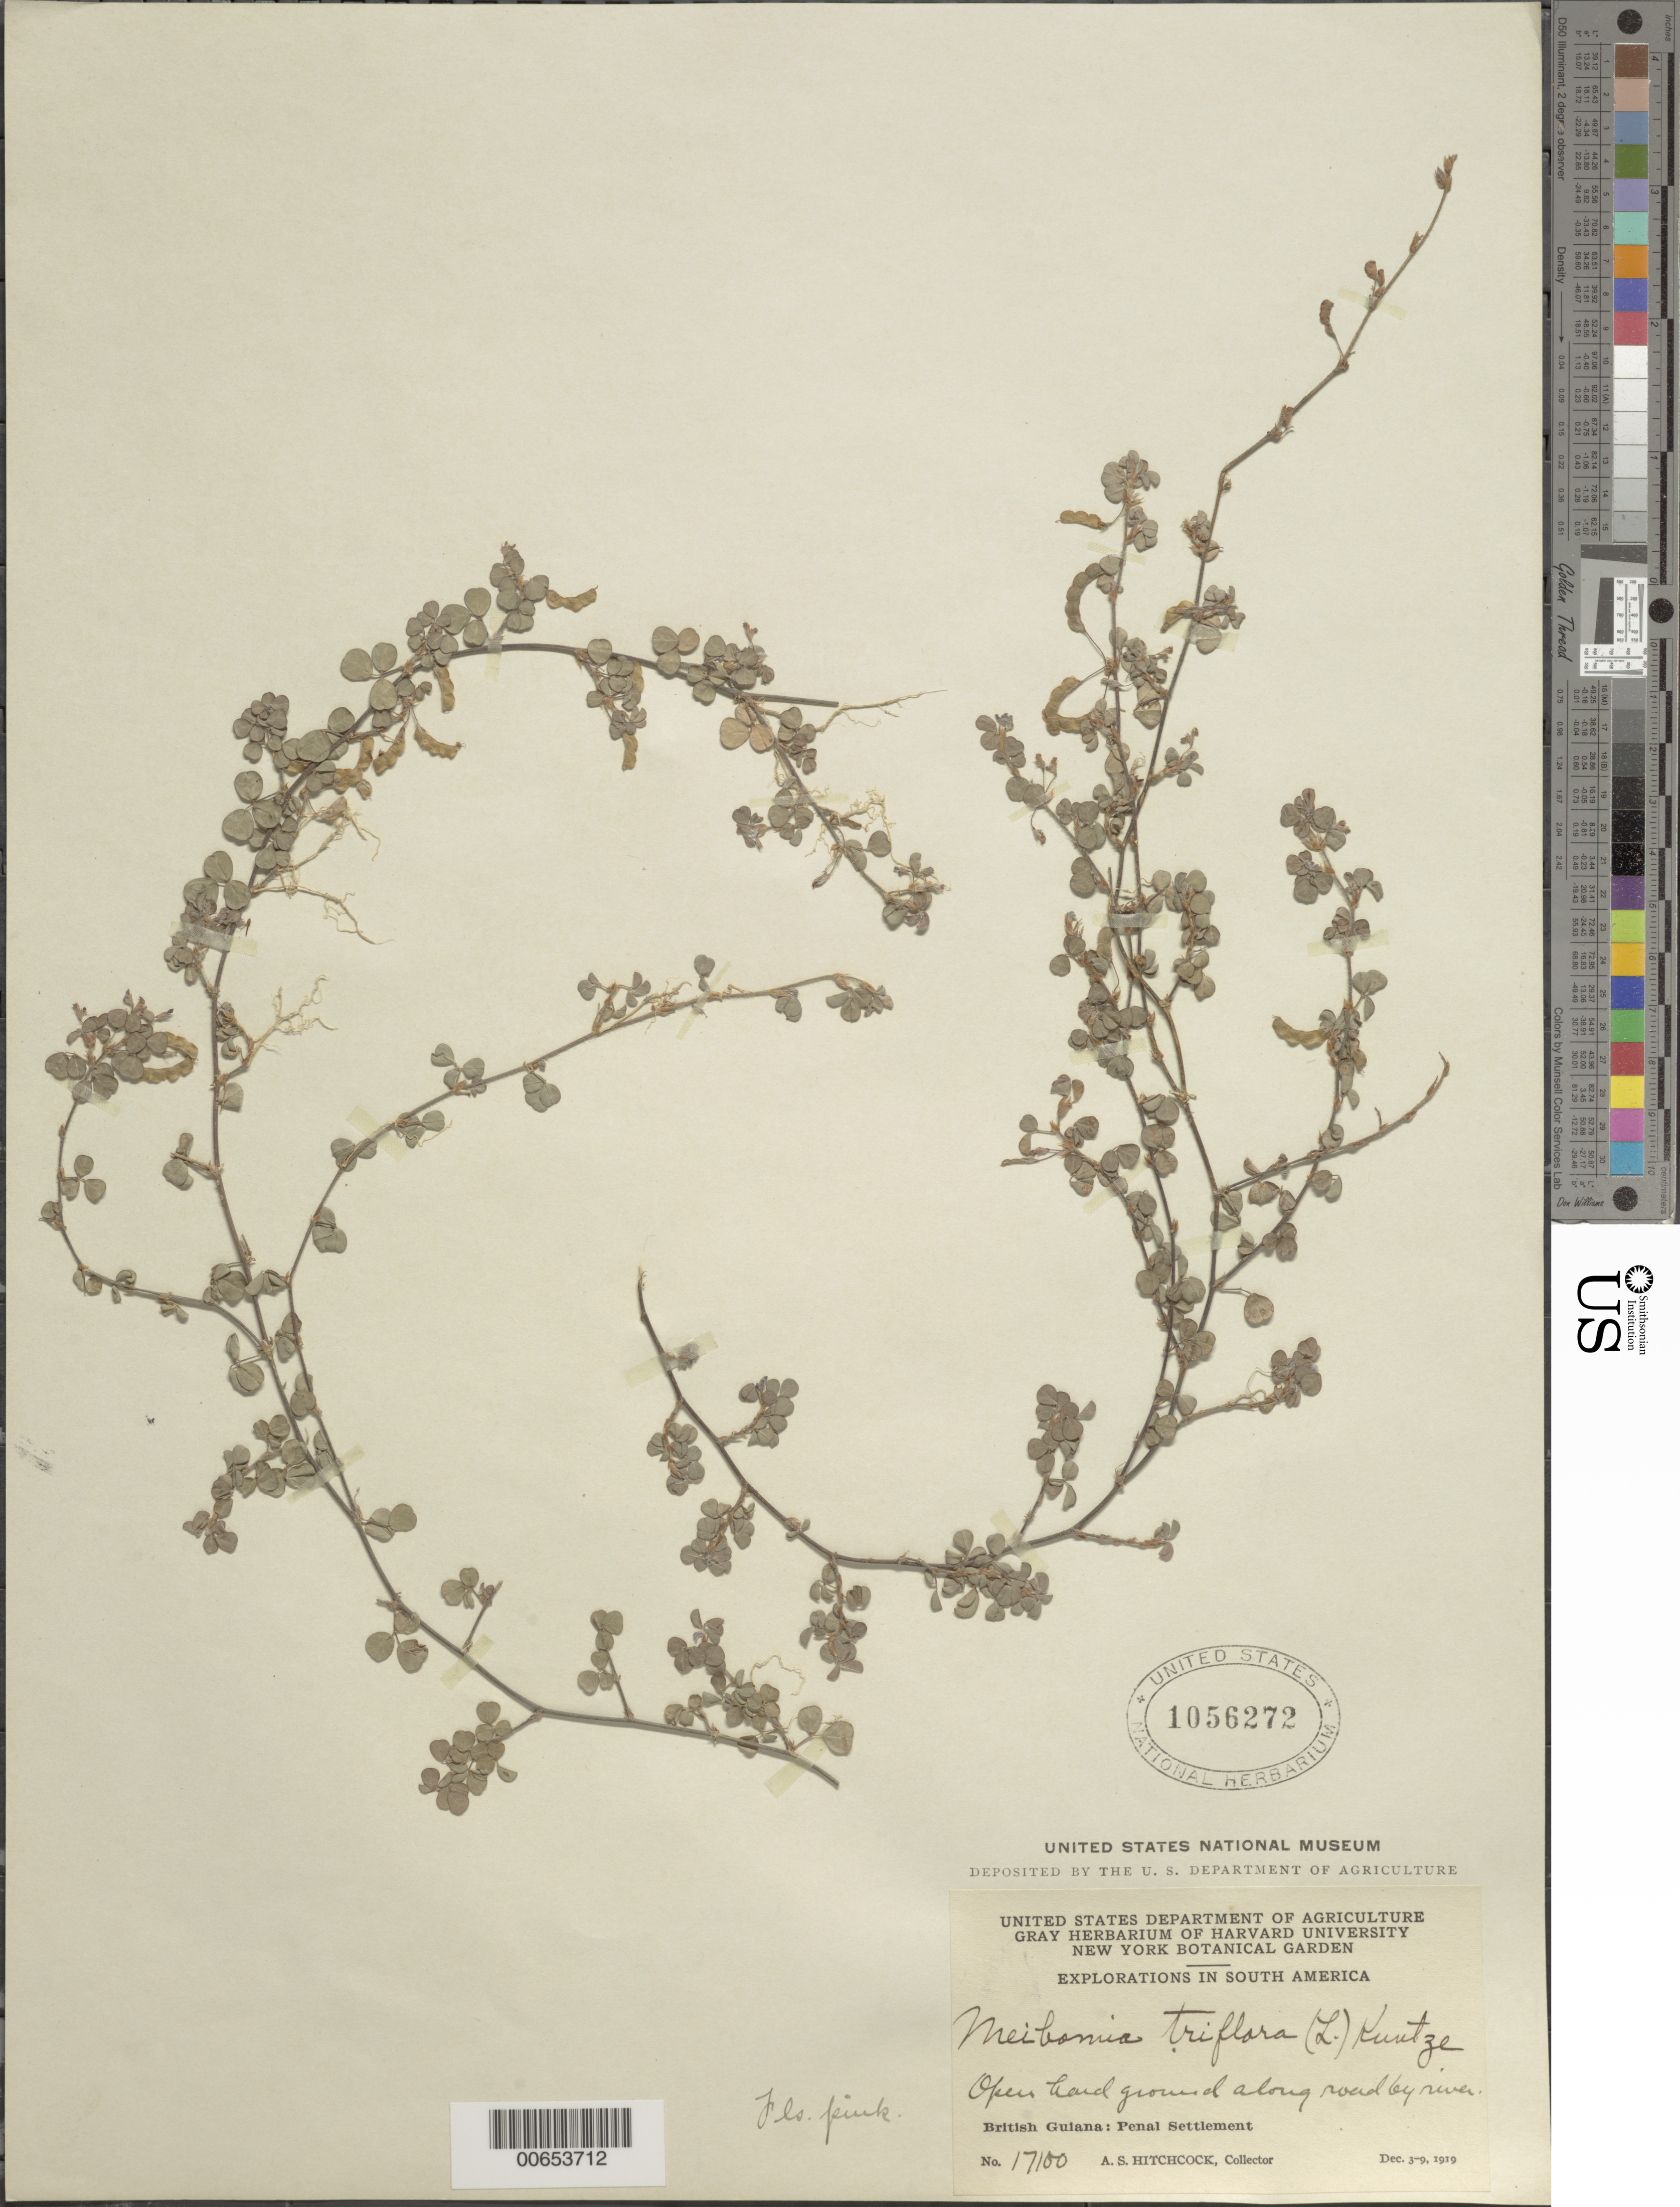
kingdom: Plantae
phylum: Tracheophyta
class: Magnoliopsida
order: Fabales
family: Fabaceae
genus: Grona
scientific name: Grona triflora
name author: (L.) H. Ohashi & K. Ohashi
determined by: Strong, Mark T., (BOT), Smithsonian Institution - National Museum of Natural History (UNITED STATES)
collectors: A. S. Hitchcock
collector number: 17100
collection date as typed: Dec. 3-9, 1919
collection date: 1919-12-03/1919-12-09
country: Guyana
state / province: Cuyuni-Mazaruni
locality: Penal Settlement, on W side of Essequibo River, near mouth of Mazaruni River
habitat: Open hard ground along roadside by river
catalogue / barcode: US 1056272